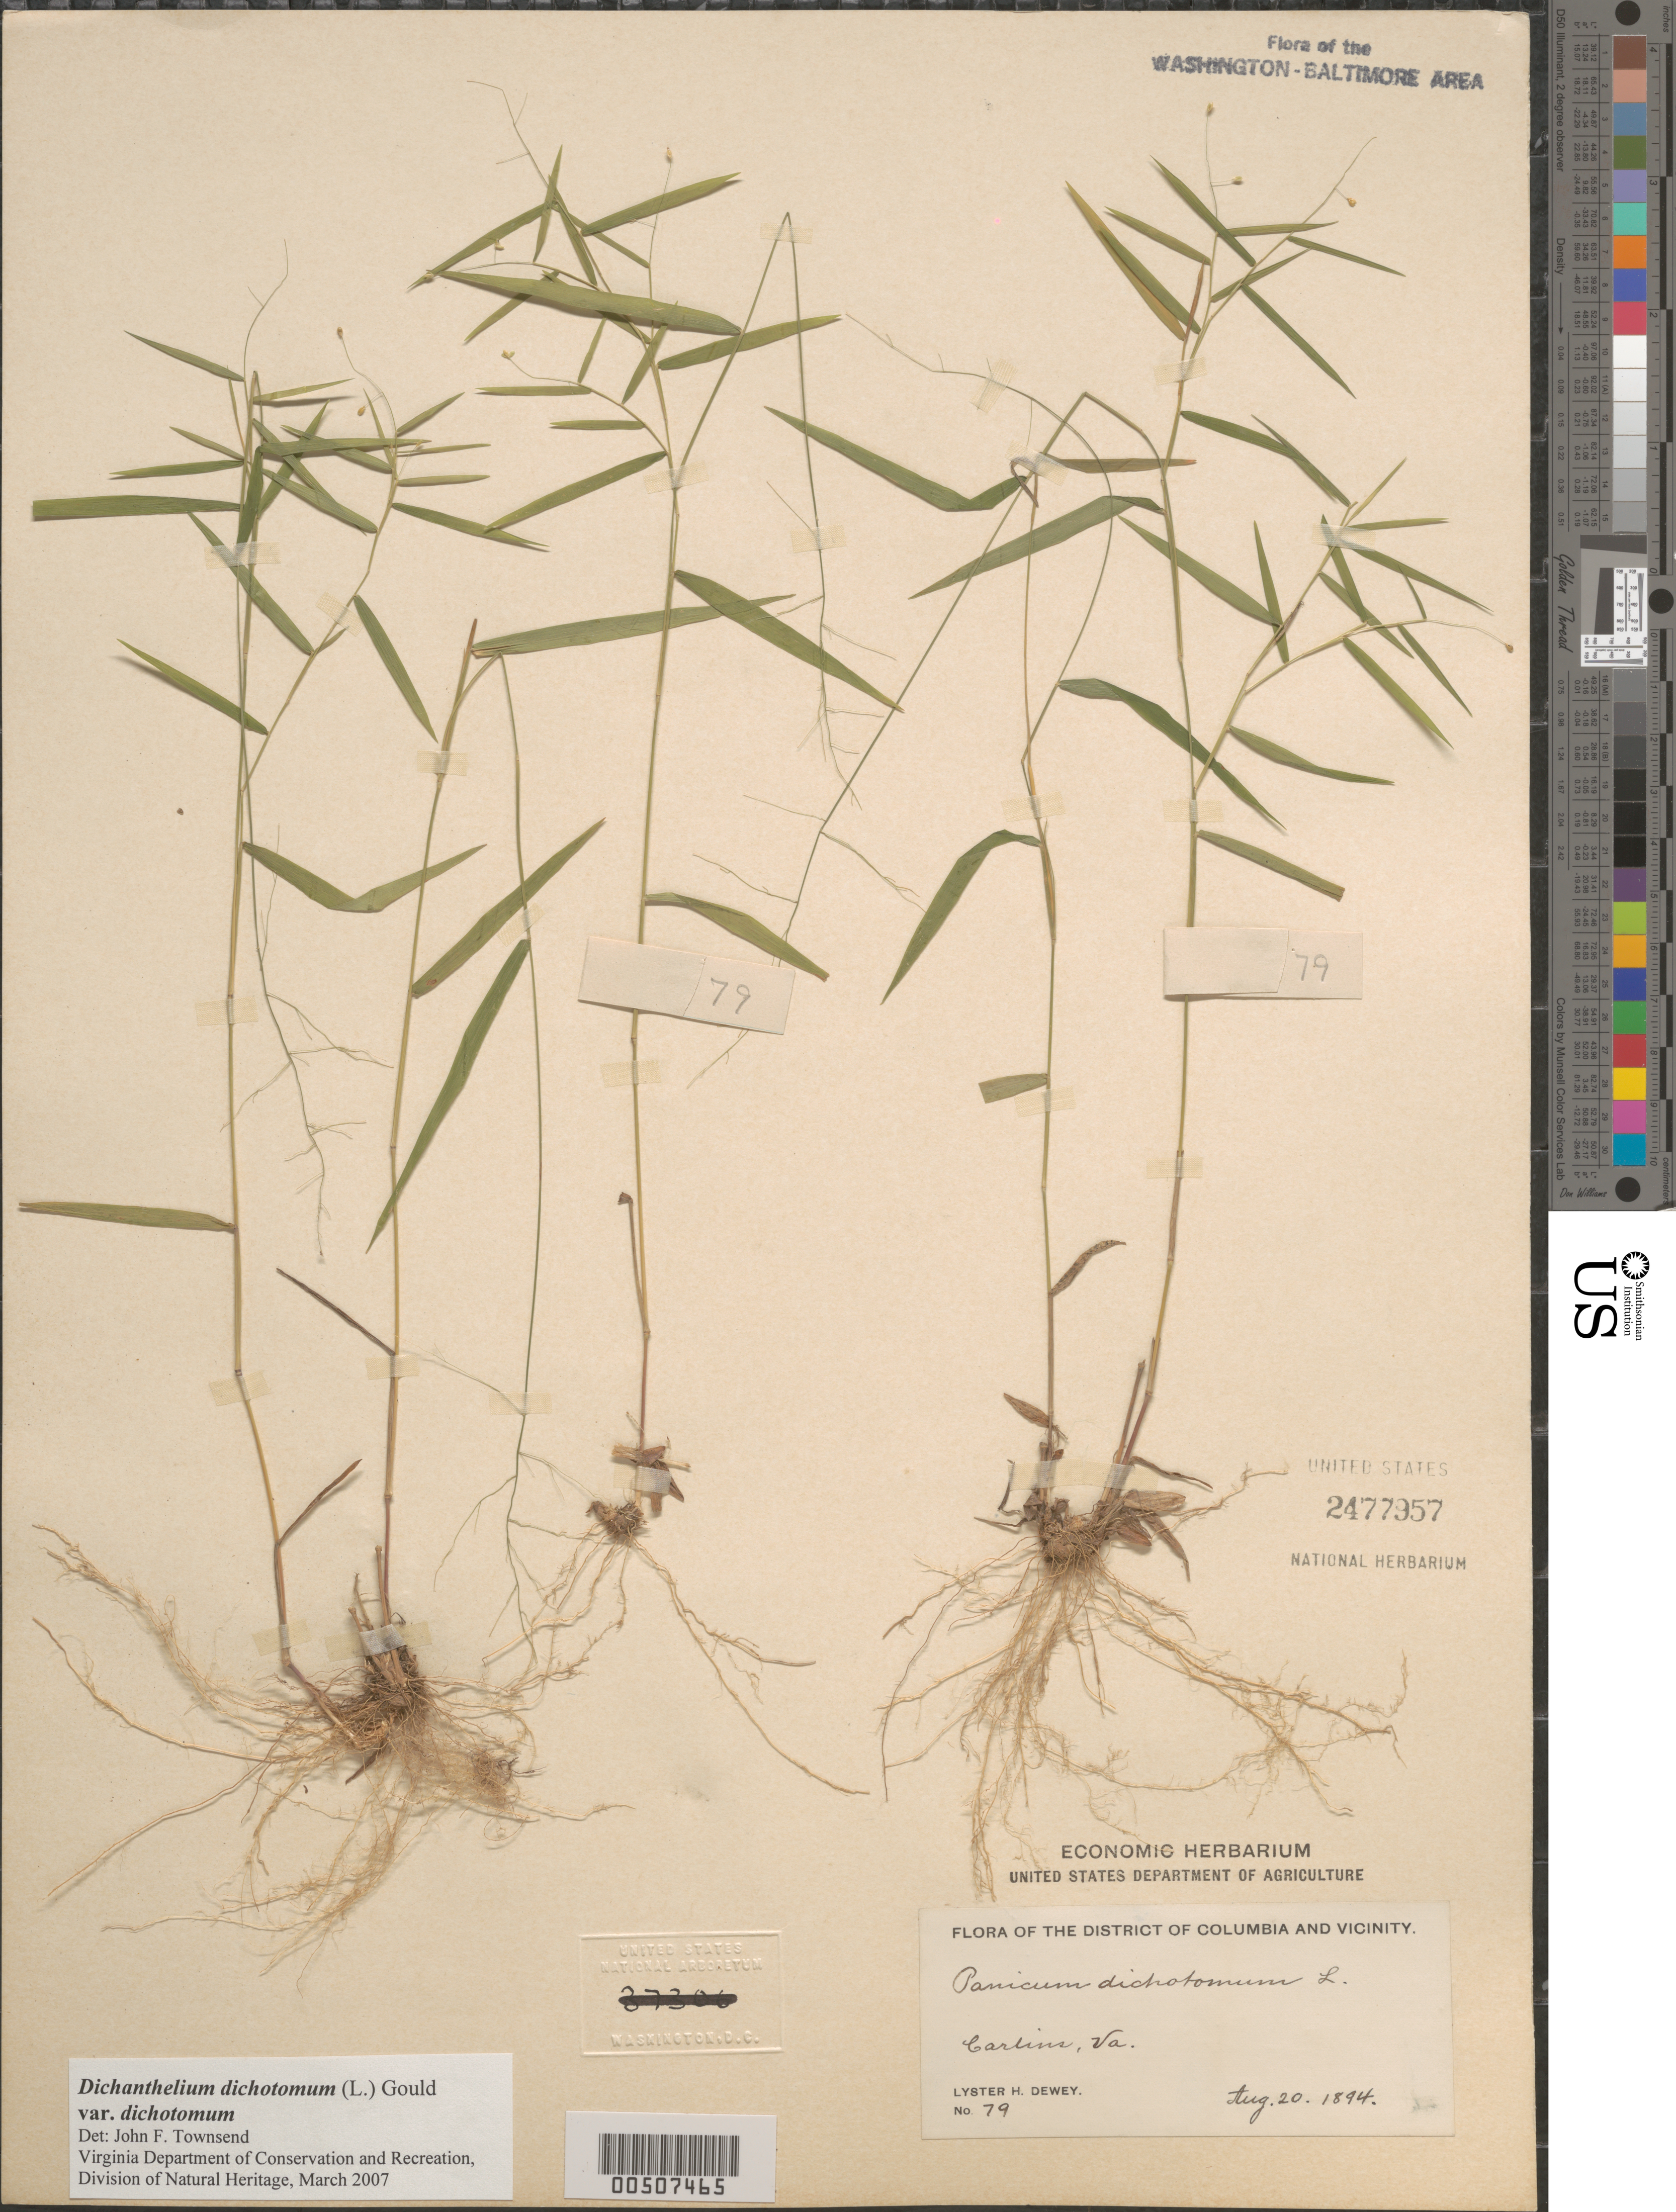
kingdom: Plantae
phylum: Tracheophyta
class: Liliopsida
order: Poales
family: Poaceae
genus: Dichanthelium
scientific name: Dichanthelium dichotomum var. dichotomum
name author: (L.) Gould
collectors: L. H. Dewey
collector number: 79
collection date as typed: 20 Aug 1894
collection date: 1894-08-20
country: United States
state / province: Virginia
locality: Carlins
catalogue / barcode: US 2477957